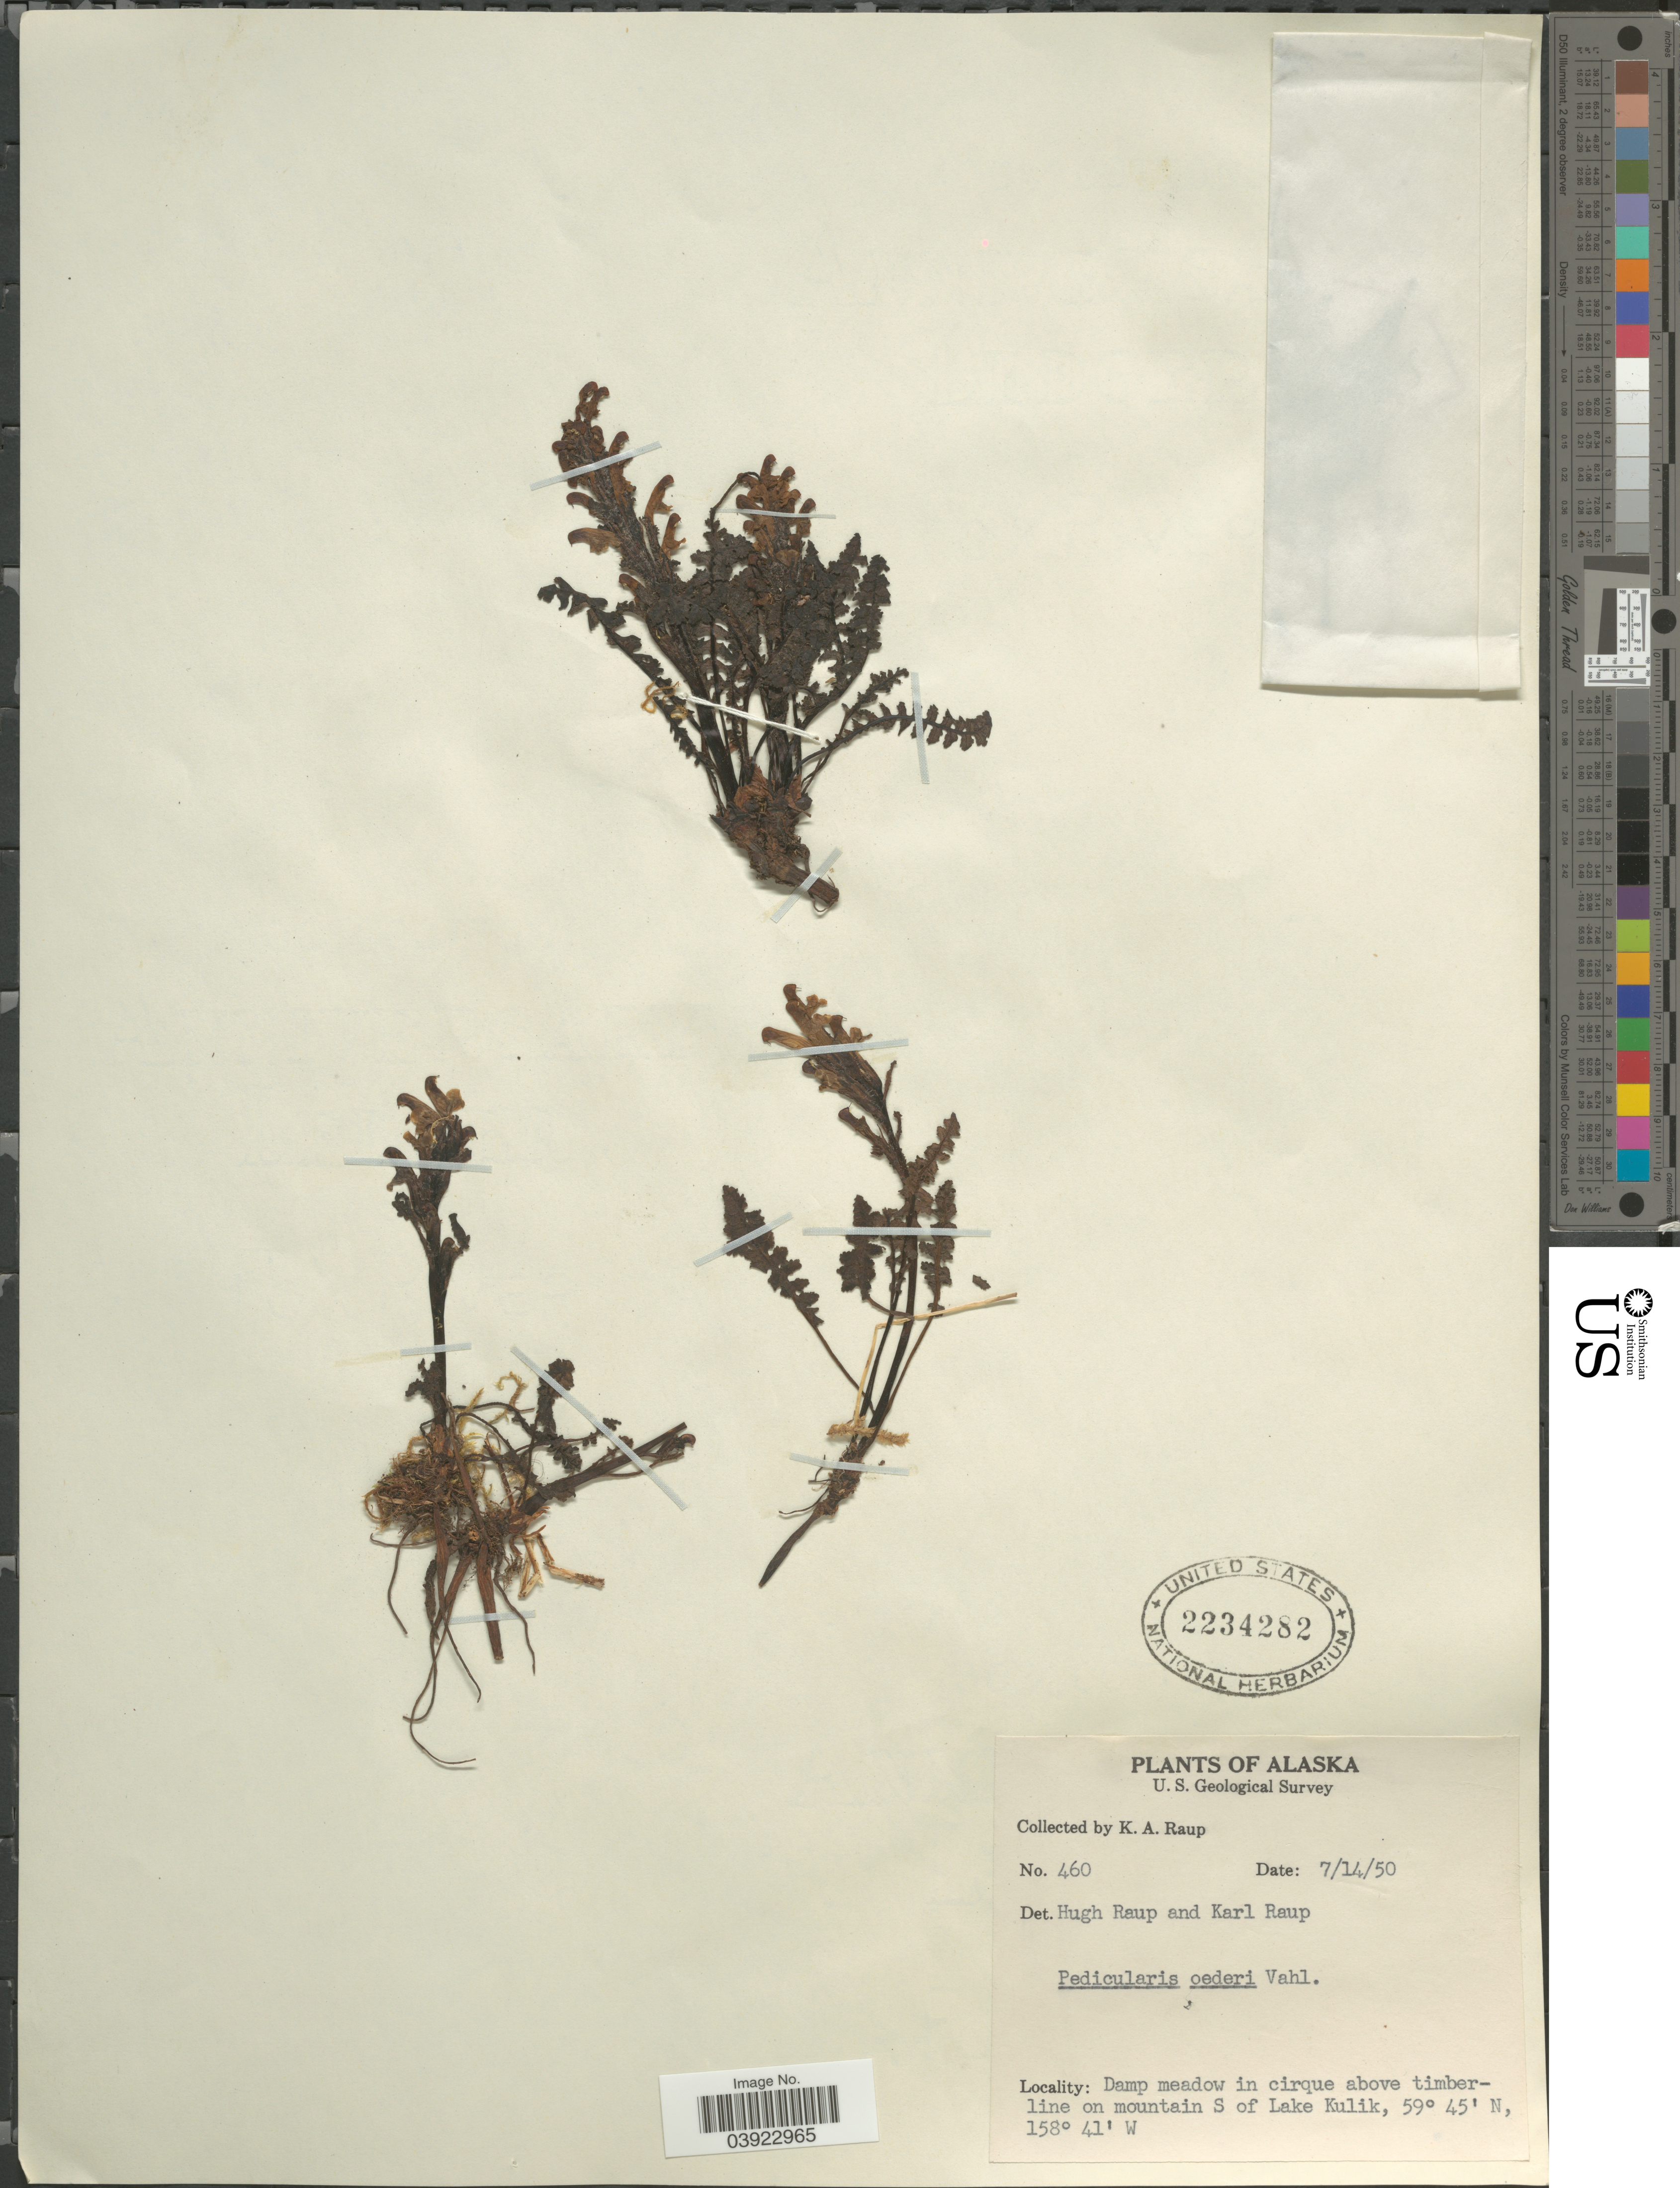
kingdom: Plantae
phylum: Tracheophyta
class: Magnoliopsida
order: Lamiales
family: Orobanchaceae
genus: Pedicularis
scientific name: Pedicularis oederi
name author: Vahl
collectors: K. Raup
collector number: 460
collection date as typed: Transcribed d/m/y: 14/7/50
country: United States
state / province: Alaska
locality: Damp meadow in cirque above timberline on mountain S of Lake Kulik.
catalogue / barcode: US 2234282